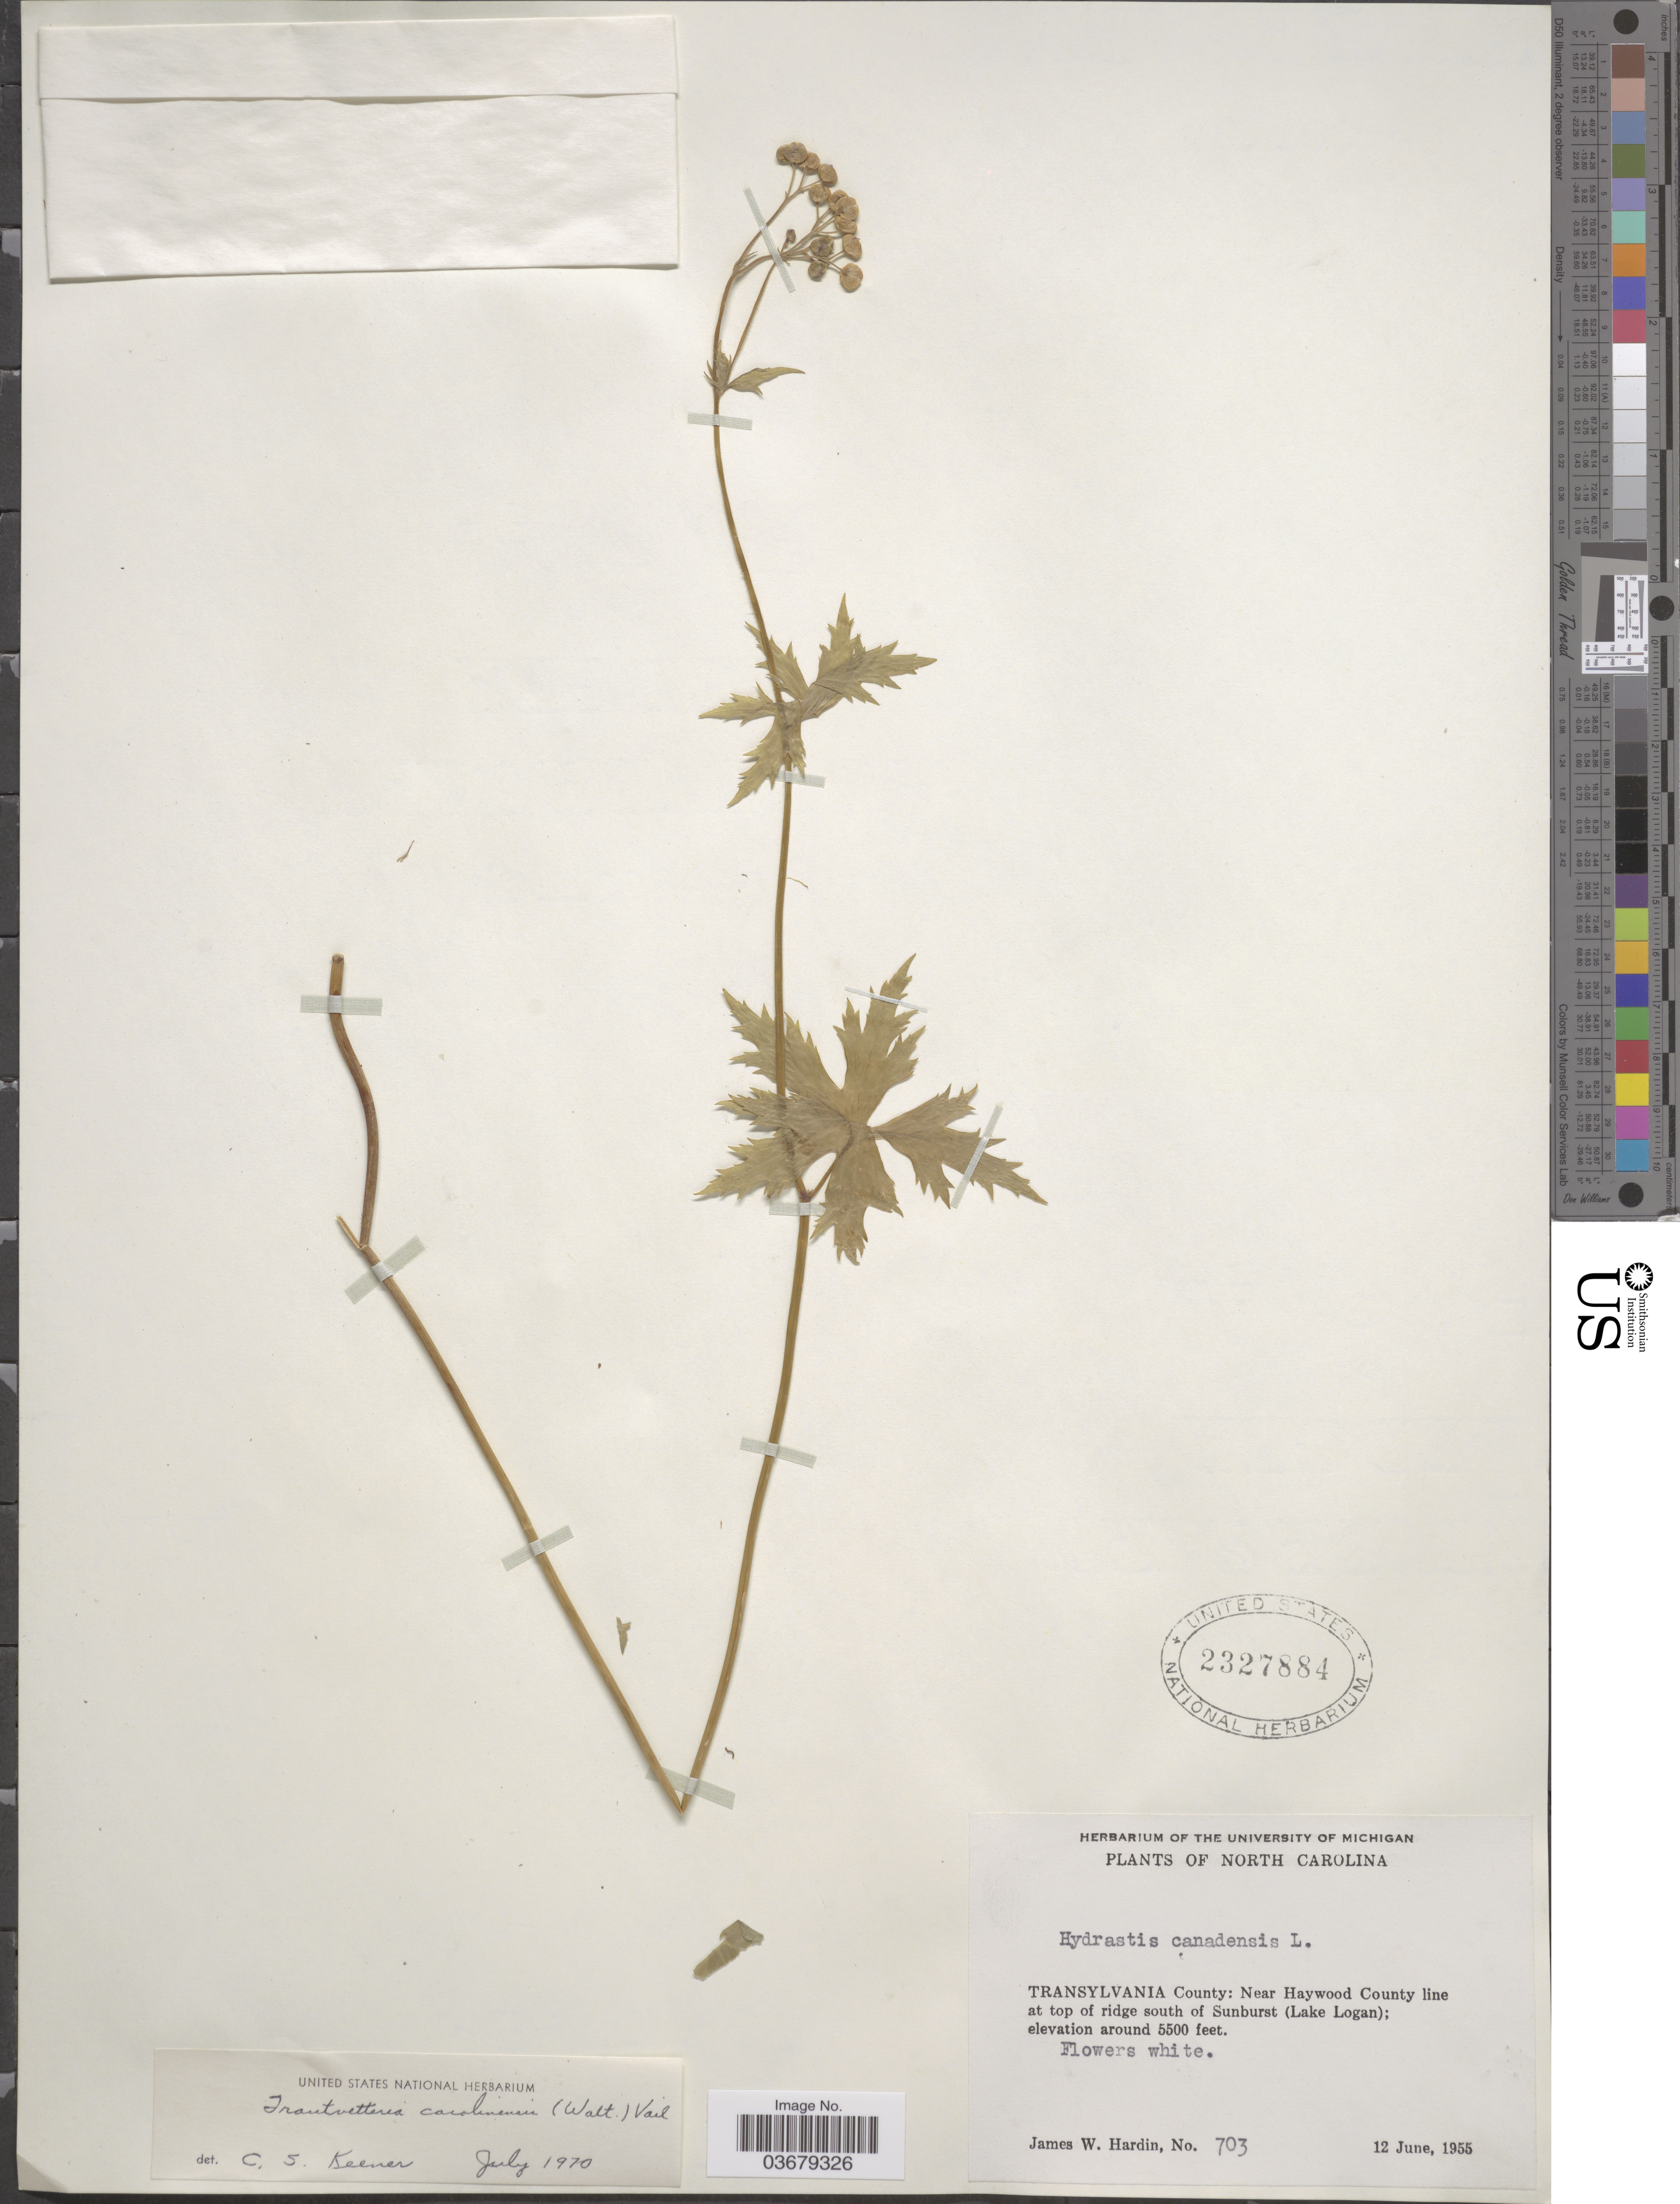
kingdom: Plantae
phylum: Tracheophyta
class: Magnoliopsida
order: Ranunculales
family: Ranunculaceae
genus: Trautvetteria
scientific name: Trautvetteria caroliniensis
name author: (Walter) Vail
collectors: J. W. Hardin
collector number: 703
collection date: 1955-06-12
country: United States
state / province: North Carolina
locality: Transylvania County: Near Haywood County line at top of ridge south of Sunburst (Lake Logan).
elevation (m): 1676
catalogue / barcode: US 2327884